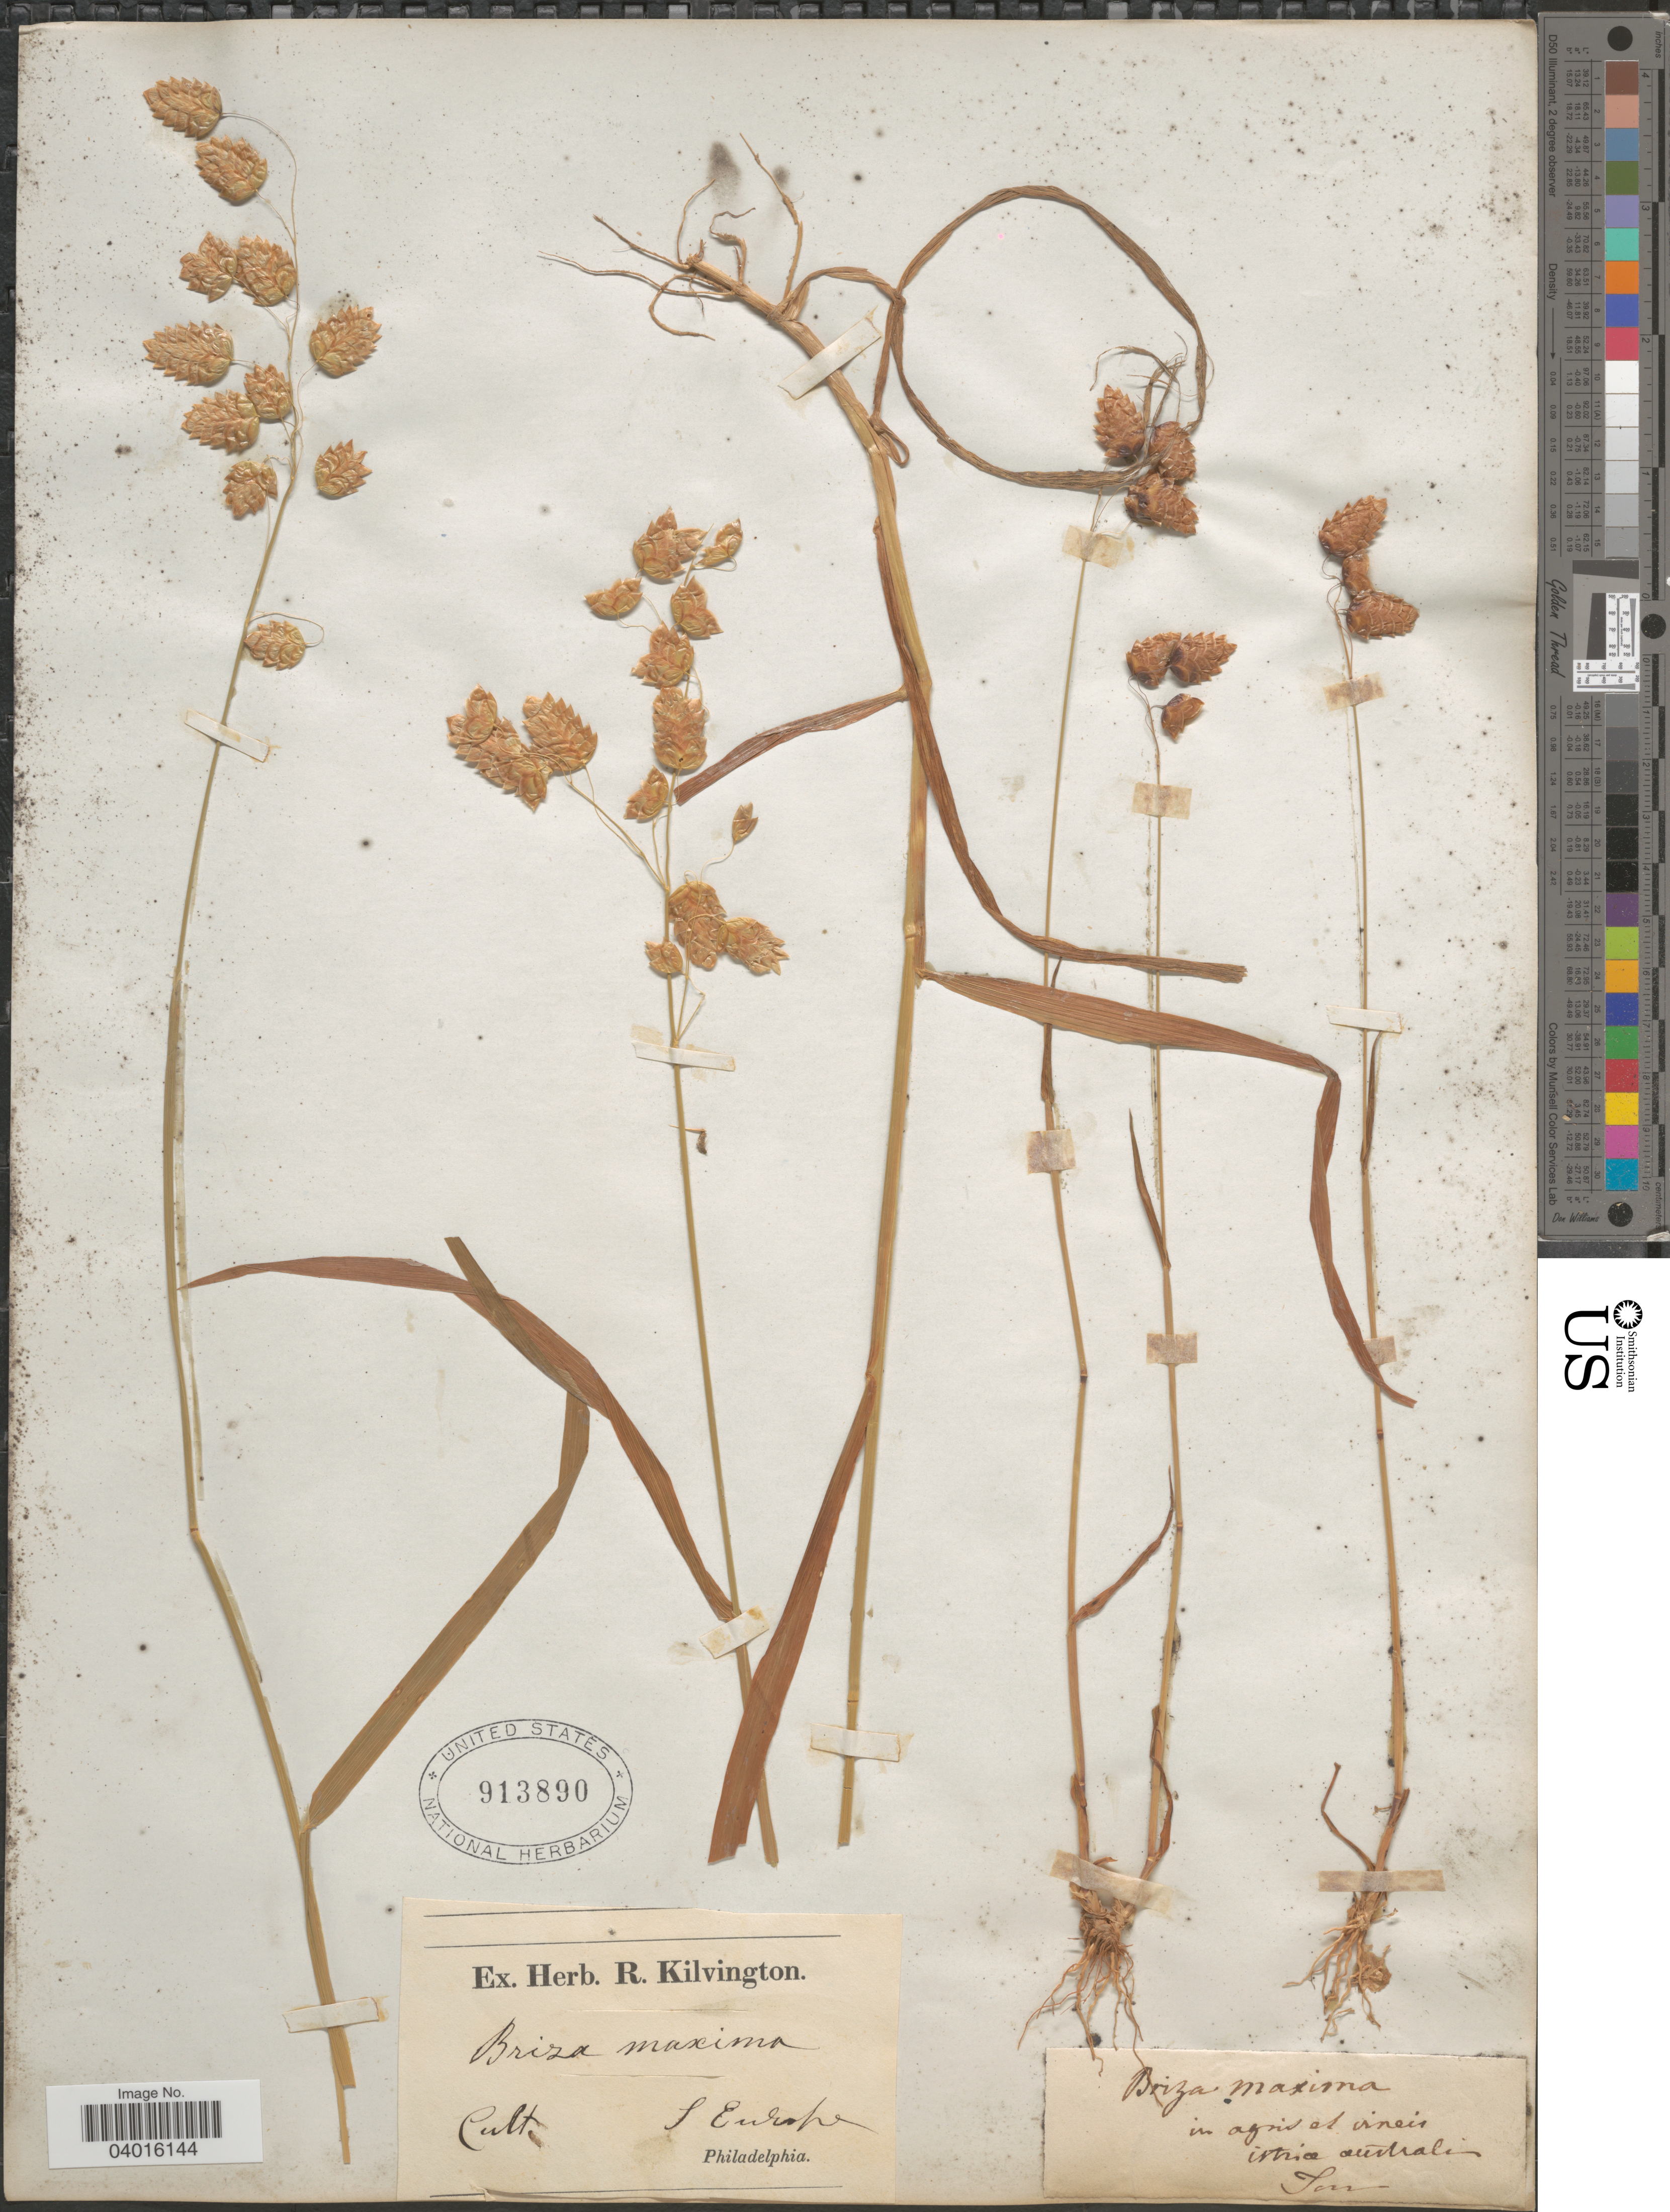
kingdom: Plantae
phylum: Tracheophyta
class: Liliopsida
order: Poales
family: Poaceae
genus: Briza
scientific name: Briza maxima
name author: L.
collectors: ex herb. R. Kilvington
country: Croatia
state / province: Istria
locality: S Europe. Philadelphia. In agris et vireis istriæ australi Terr.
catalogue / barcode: US 913890